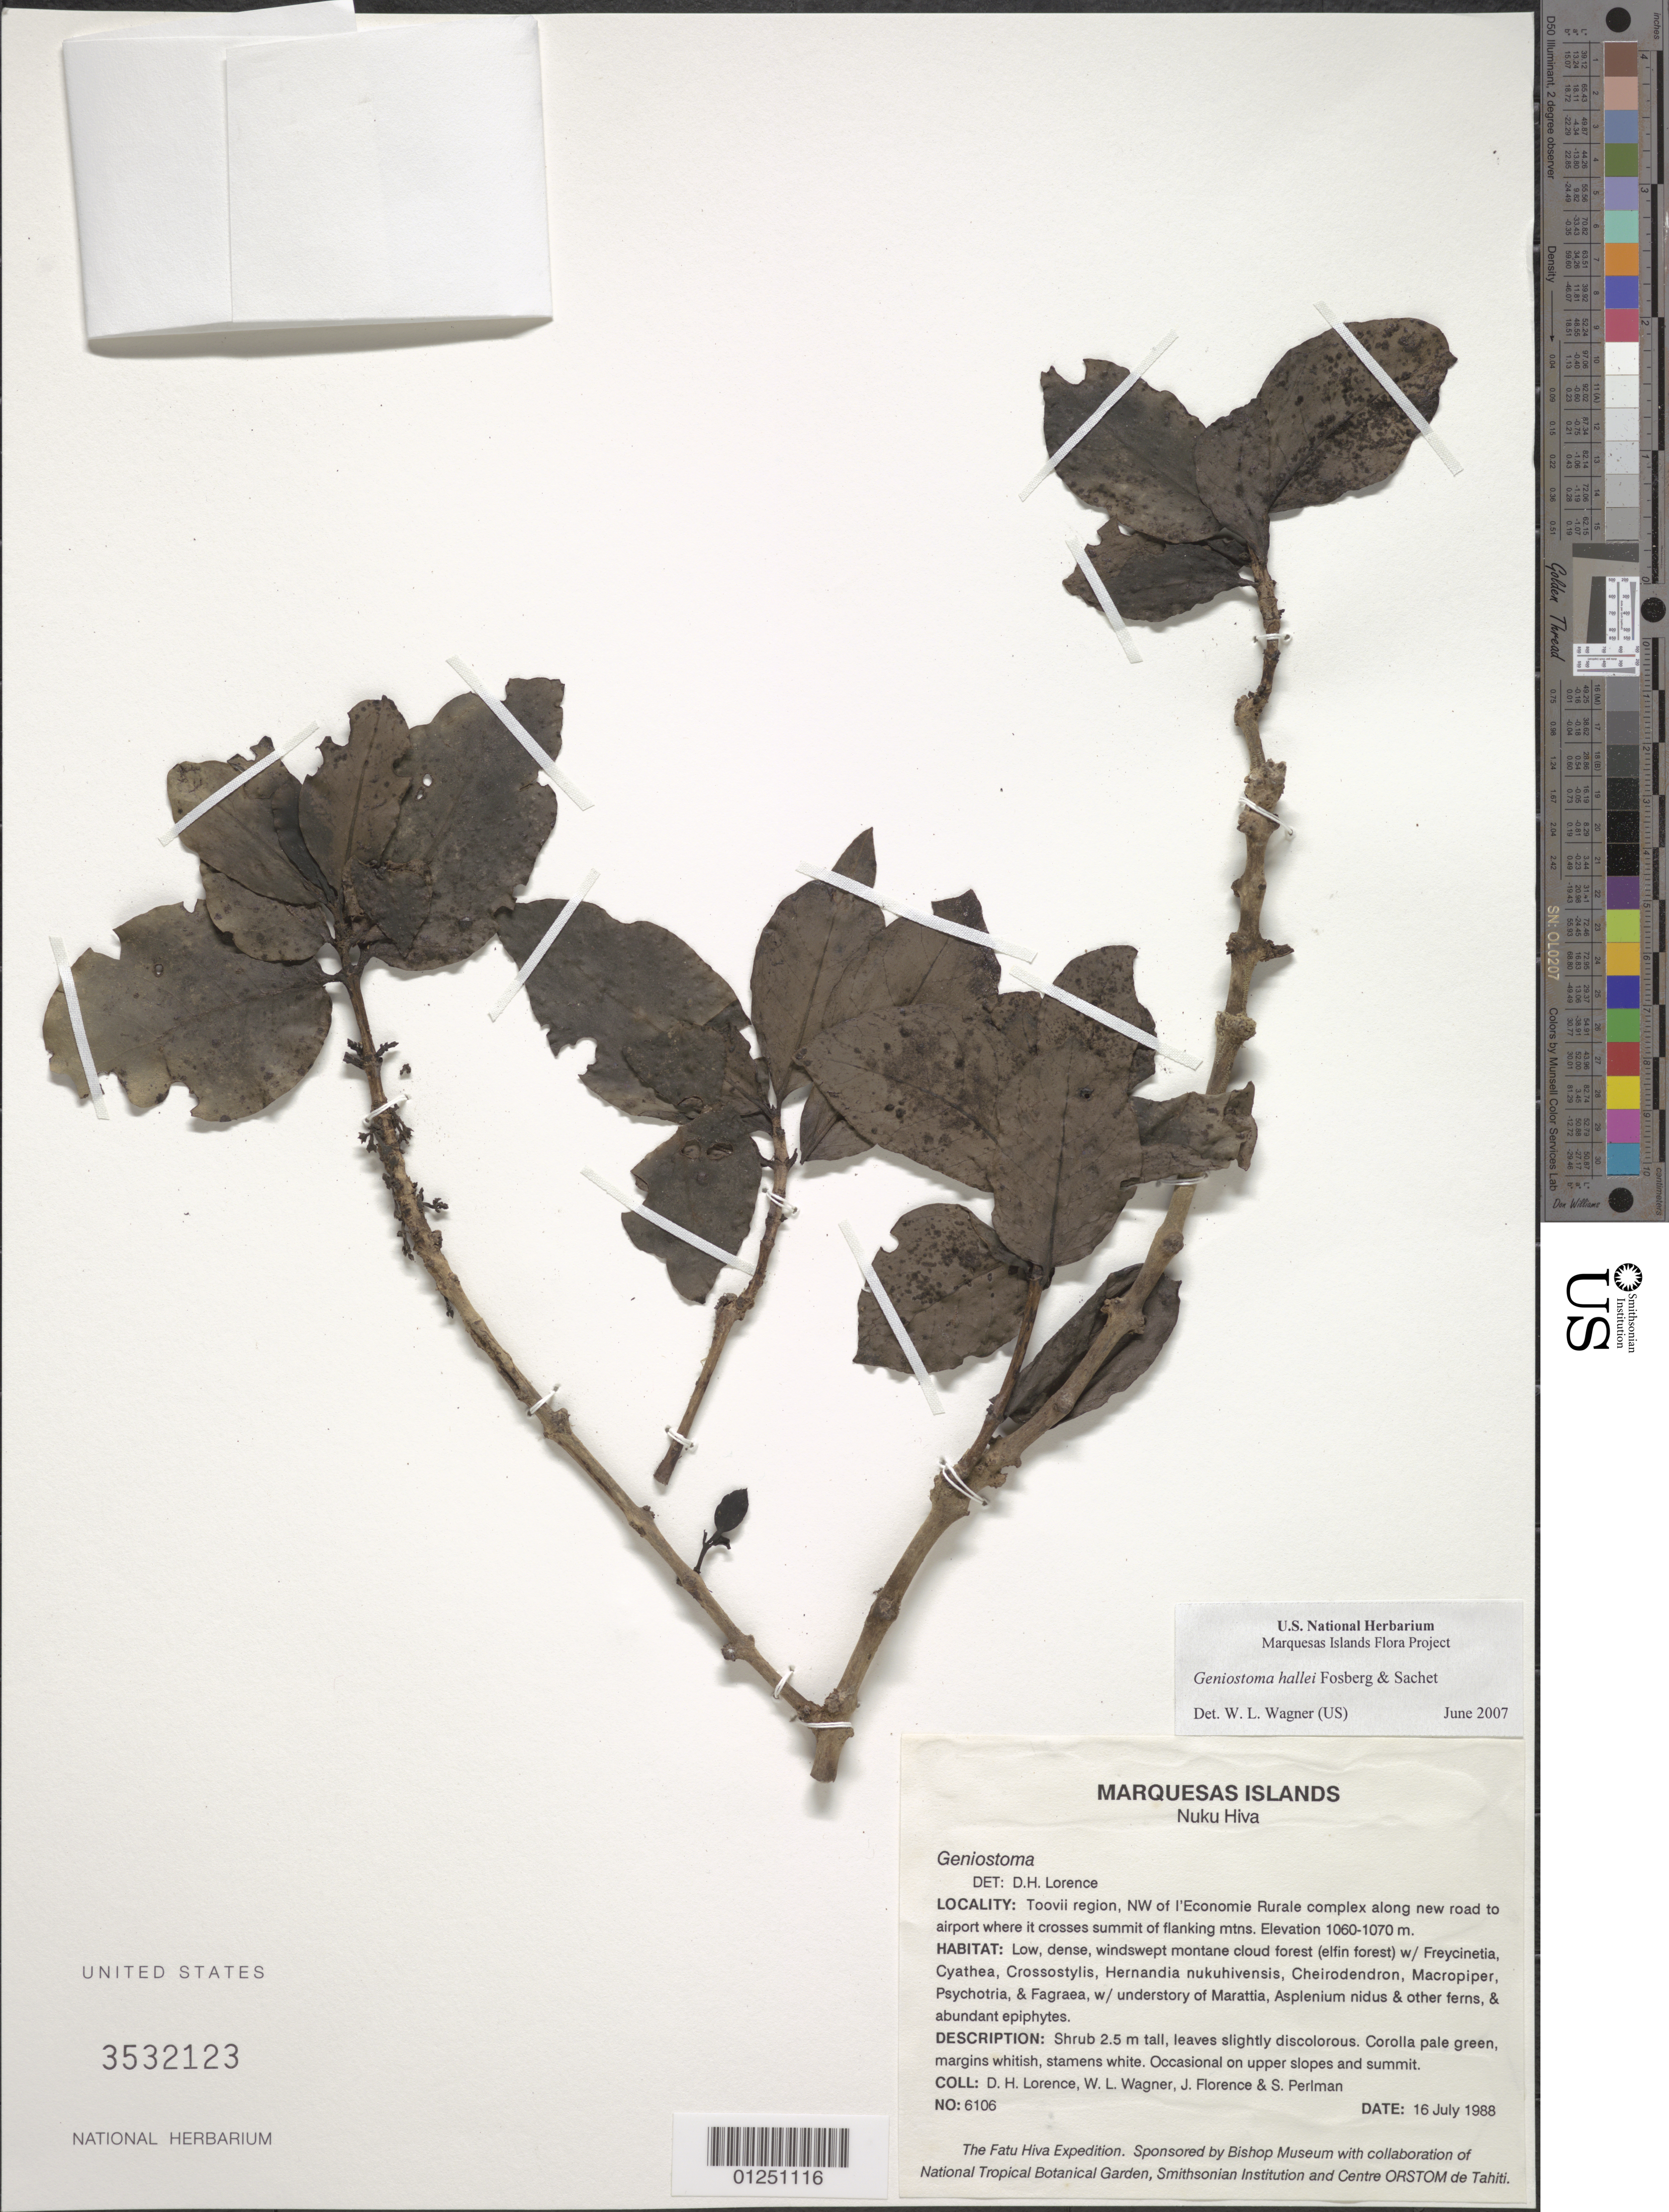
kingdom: Plantae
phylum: Tracheophyta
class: Magnoliopsida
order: Gentianales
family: Loganiaceae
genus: Geniostoma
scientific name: Geniostoma hallei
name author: Fosberg & Sachet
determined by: Wagner, W. L., (BOT), Smithsonian Institution - National Museum of Natural History (UNITED STATES)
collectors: D. Lorence, W. L. Wagner, J. Florence & S. P. Perlman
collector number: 6106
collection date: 1988-07-16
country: French Polynesia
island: Nuku Hiva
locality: Toovii region, NW of l'Economie Rurale complex along new road to airport where it crosses summit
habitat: Low, dense, windswept montane cloud forest (elfin forest) w/ Freycinetia, Cyathea, Crossostylis, Hernandia nukuhivensis, Cheirodendron, Macropiper, Psychotria, & Fagraea, w/ understory of Marattia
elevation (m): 1060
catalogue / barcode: US 3532123